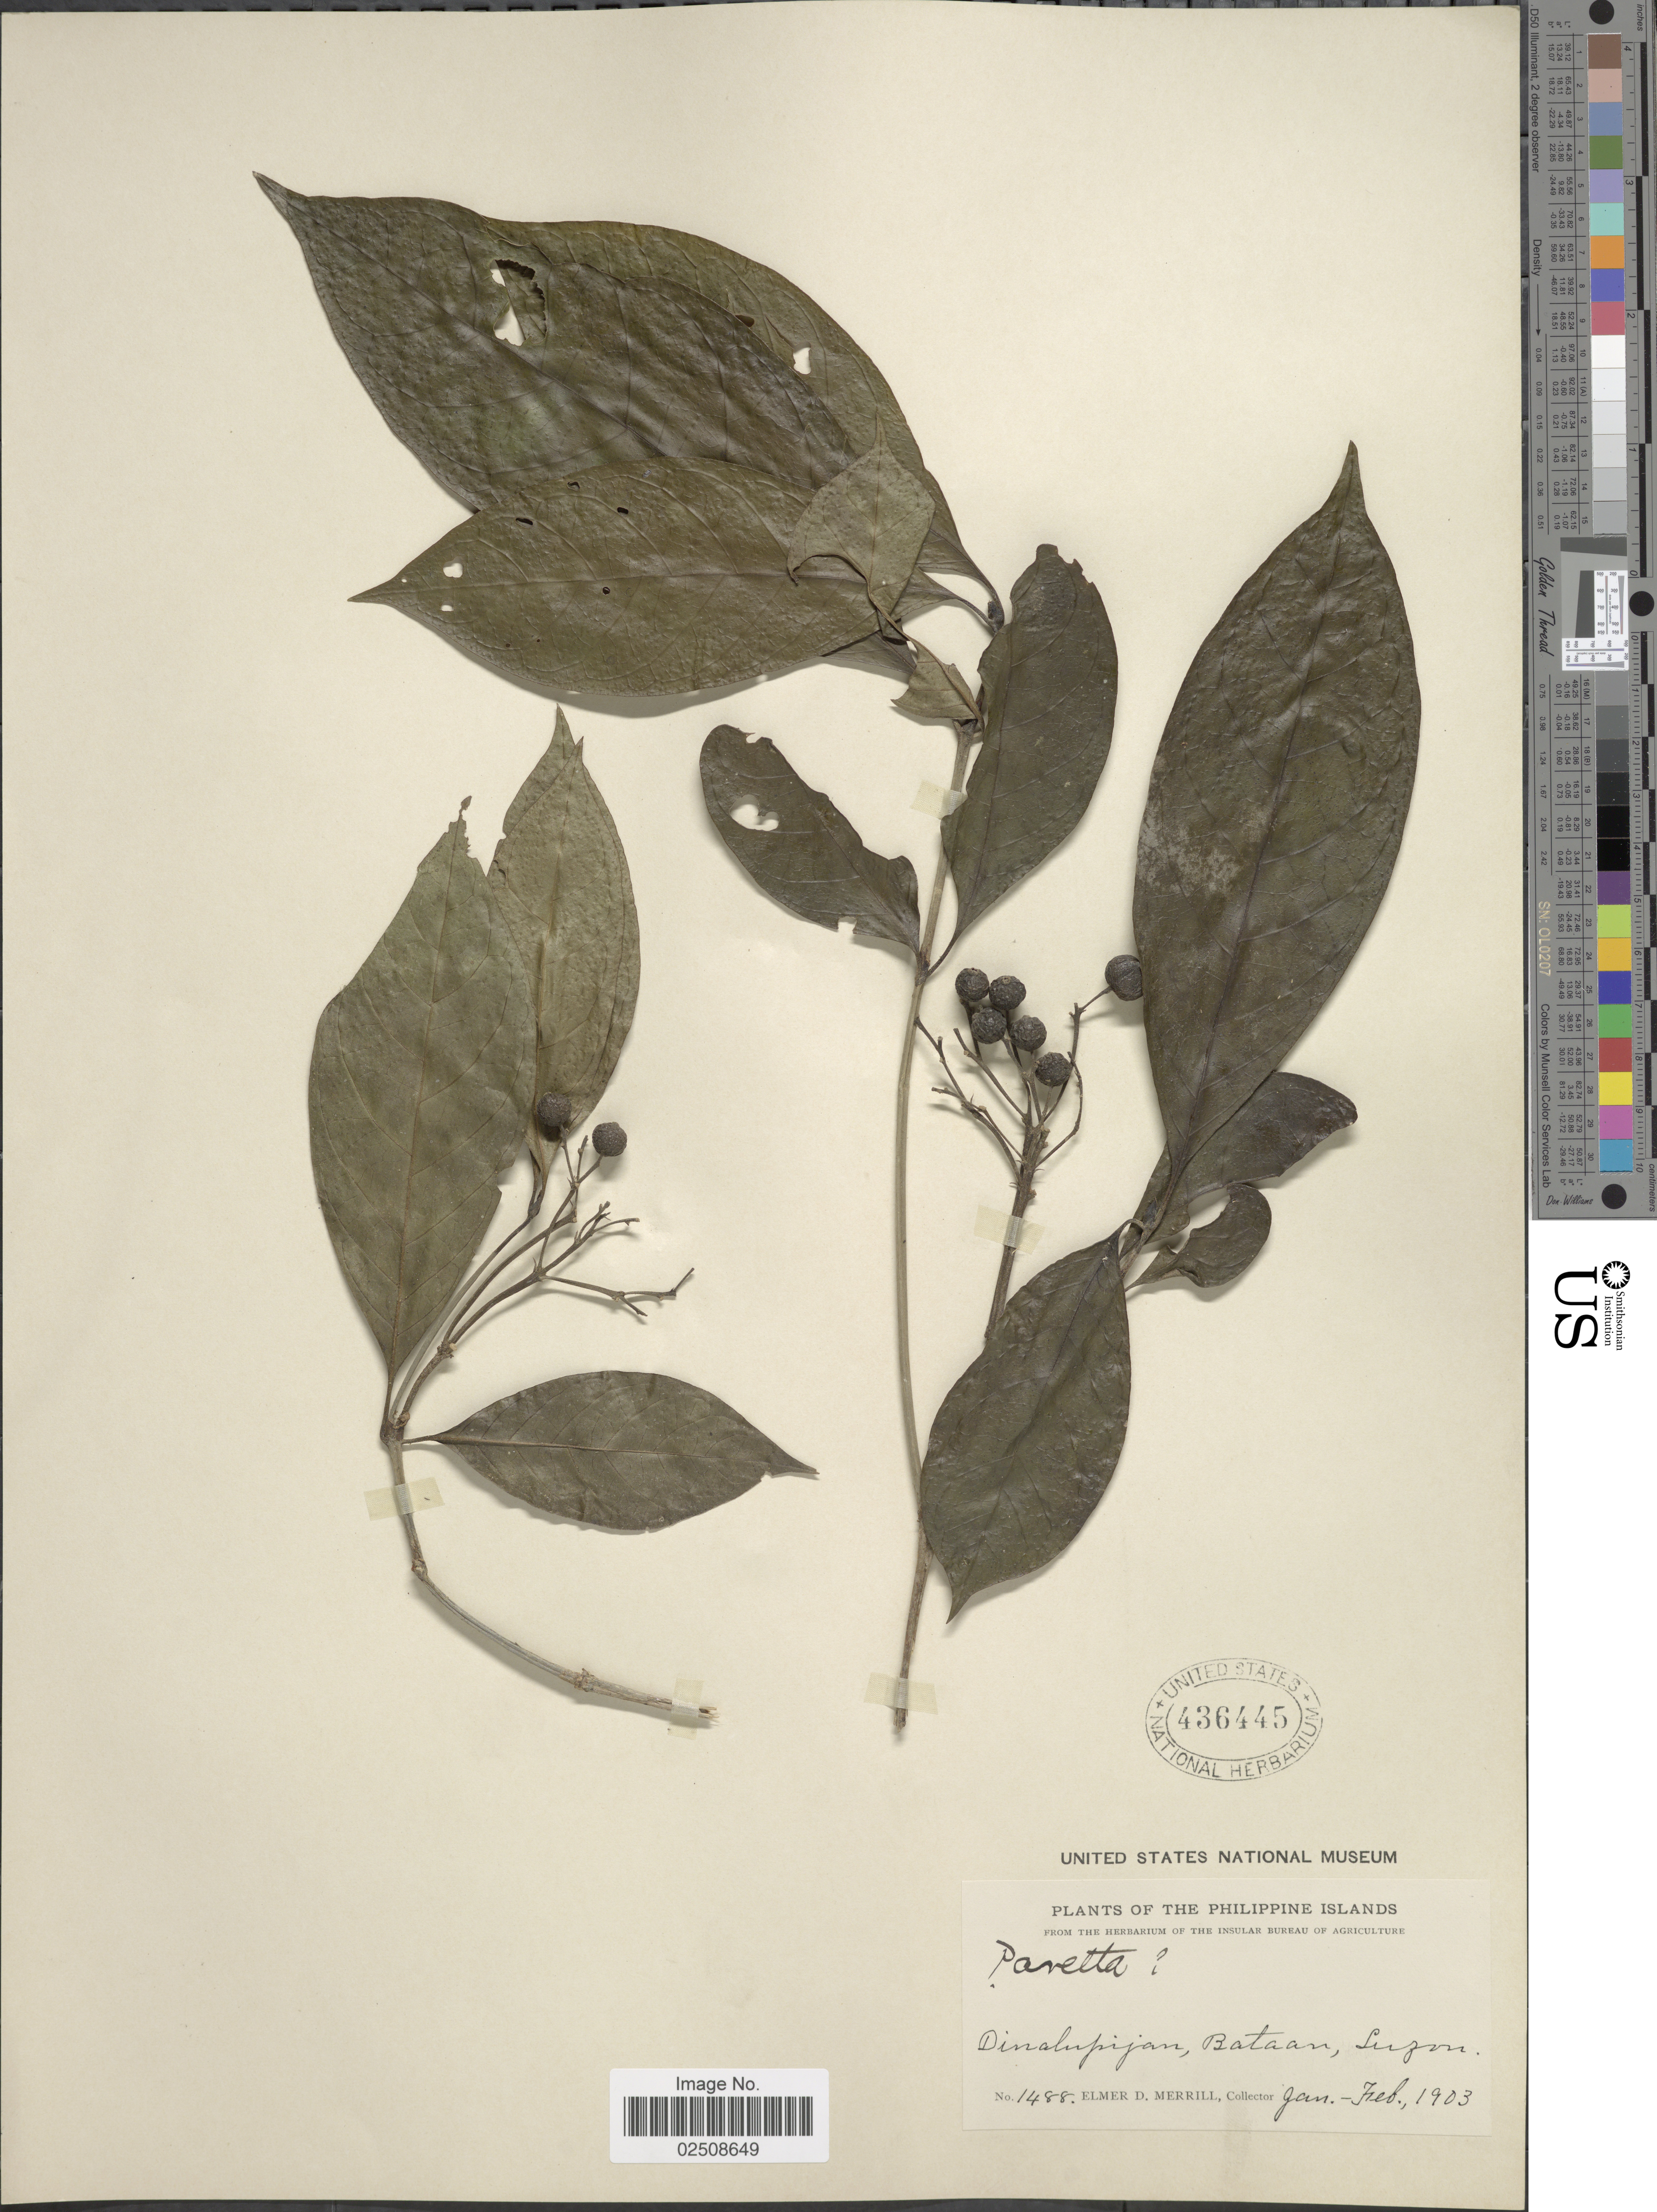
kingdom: Plantae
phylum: Tracheophyta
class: Magnoliopsida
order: Gentianales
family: Rubiaceae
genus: Pavetta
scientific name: Pavetta indica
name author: L.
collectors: E. D. Merrill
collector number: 1488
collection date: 1903-01/1903-02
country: Philippines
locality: Philippine Islands. Dinalupijan, Bataan, Luzon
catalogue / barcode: US 436445